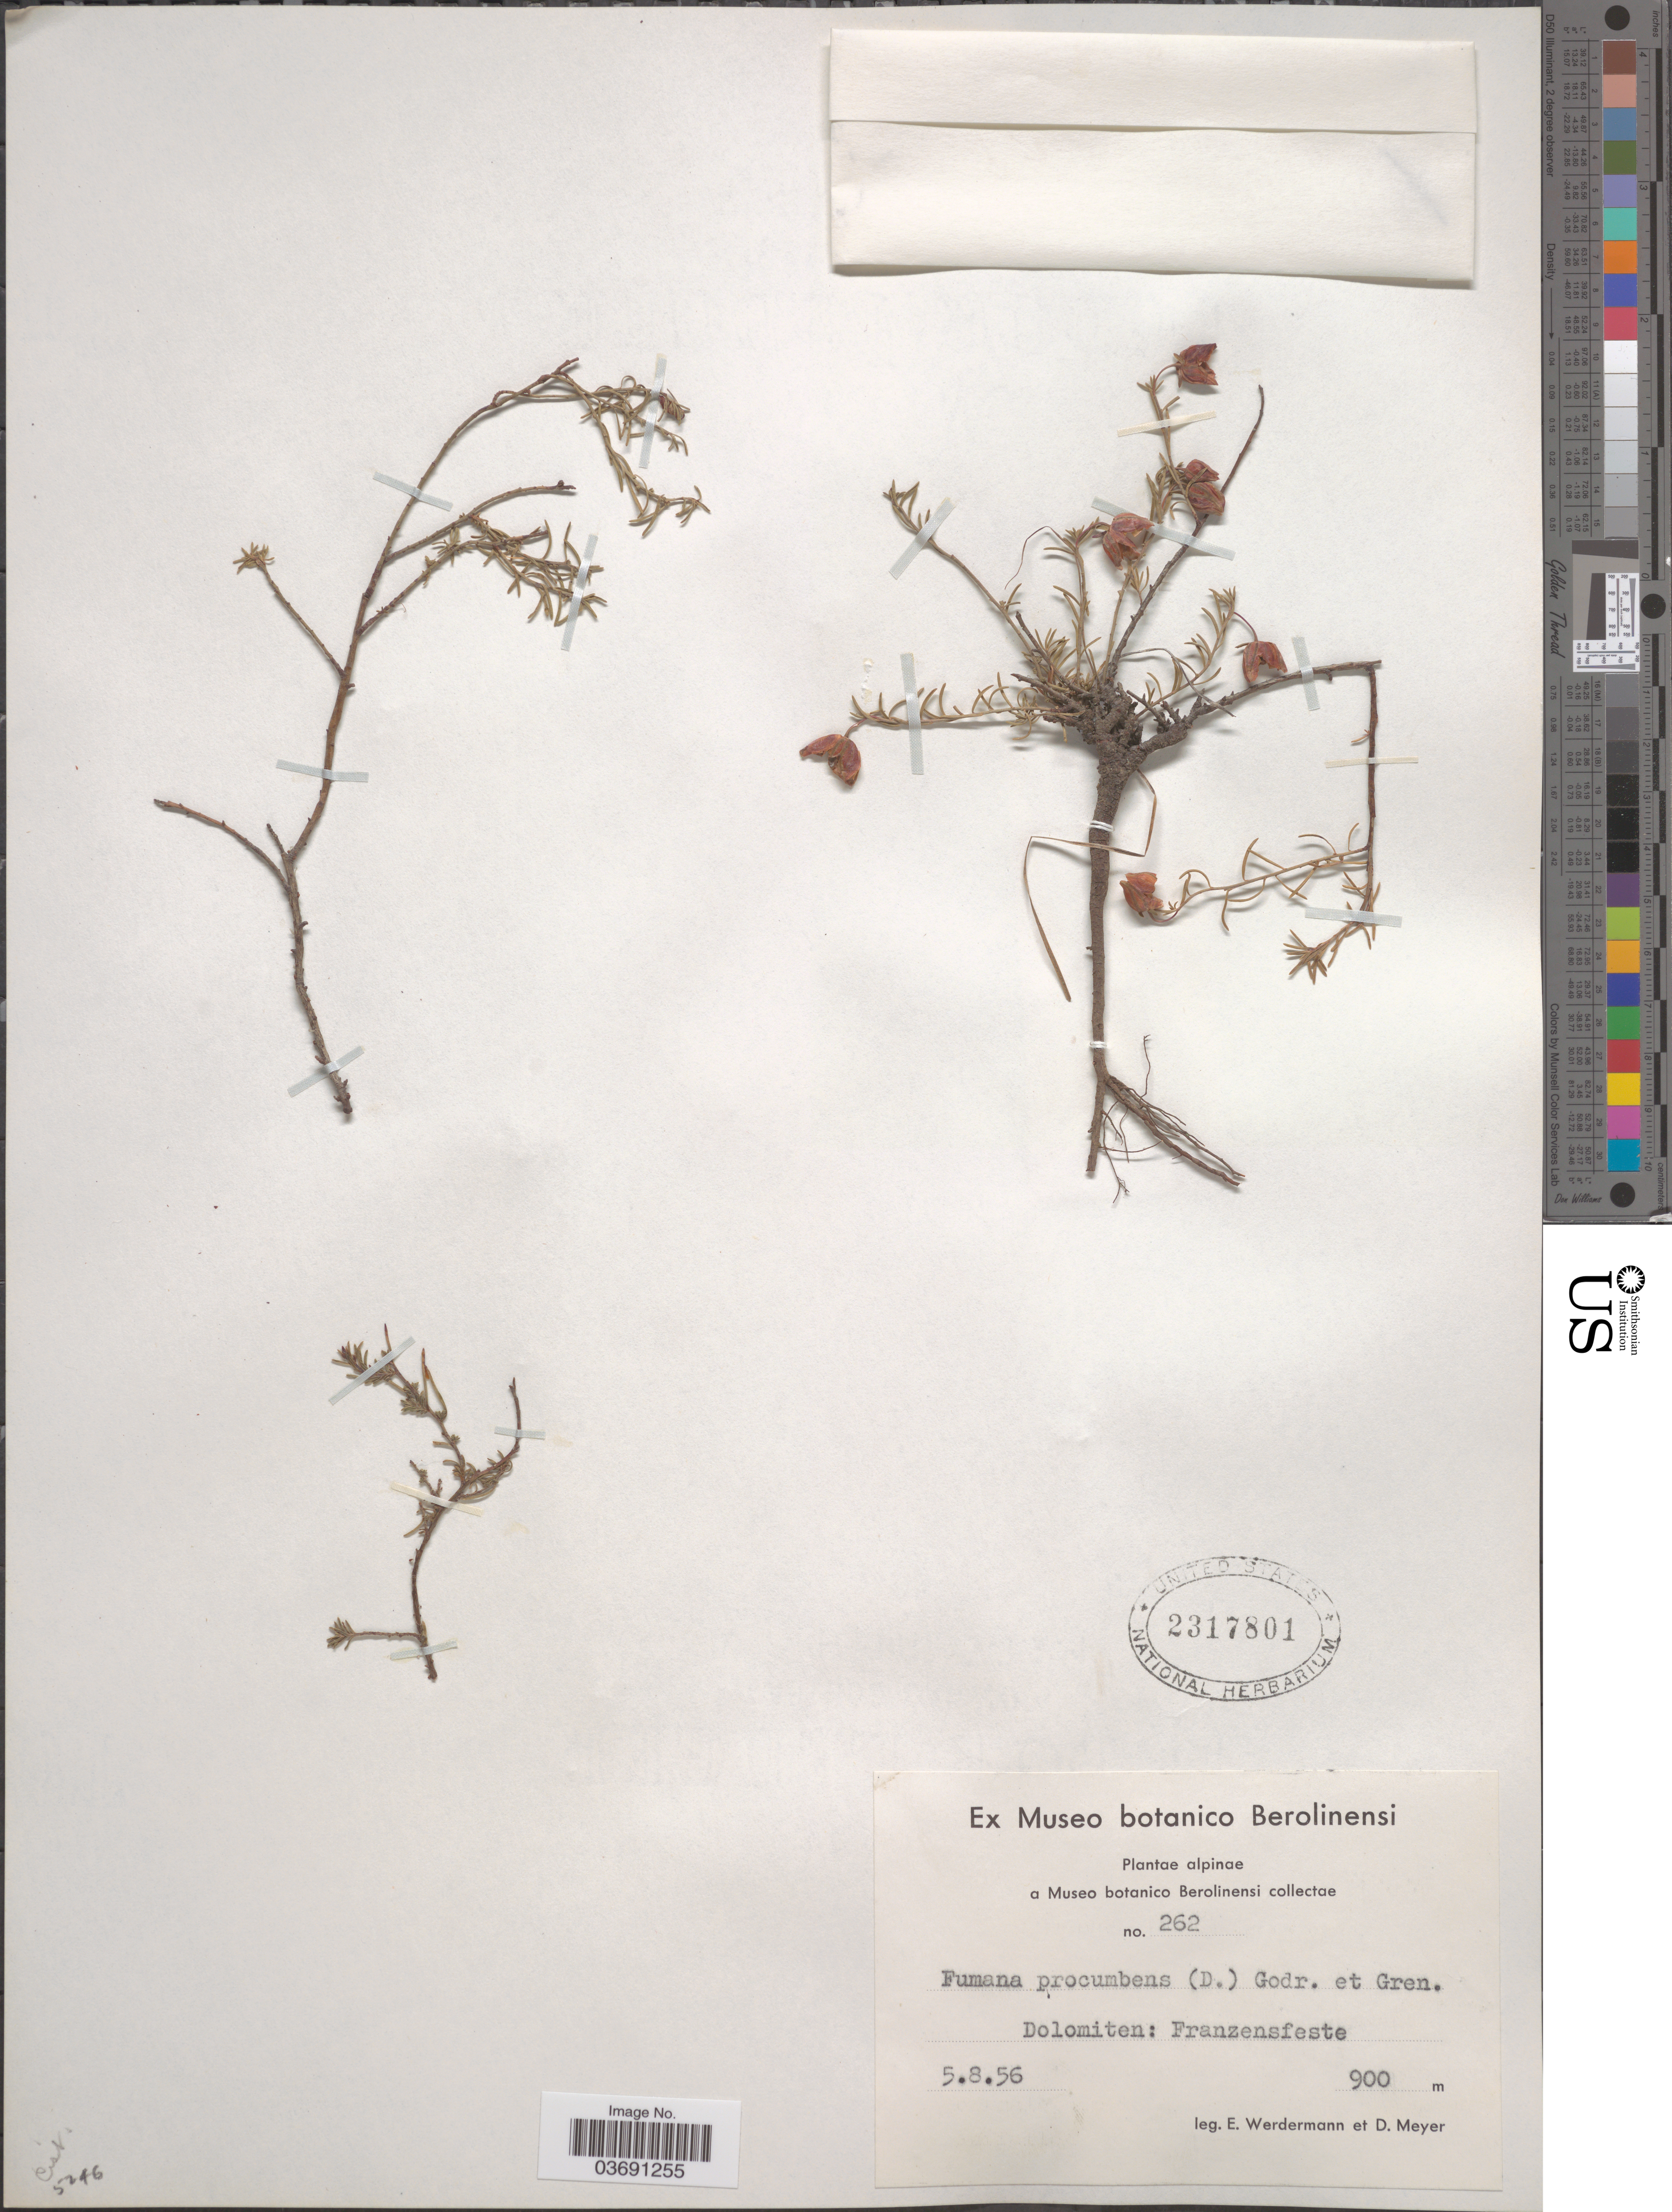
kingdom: Plantae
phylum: Tracheophyta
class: Magnoliopsida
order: Malvales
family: Cistaceae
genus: Fumana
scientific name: Fumana procumbens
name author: (Dunal) Gren. & Godr.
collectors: E. Werdermann & D. Meyer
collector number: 262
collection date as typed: Transcribed d/m/y: 5/8/56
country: Italy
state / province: Trentino-Alto Adige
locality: Dolomiten: Franzensfeste.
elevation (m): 900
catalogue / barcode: US 2317801